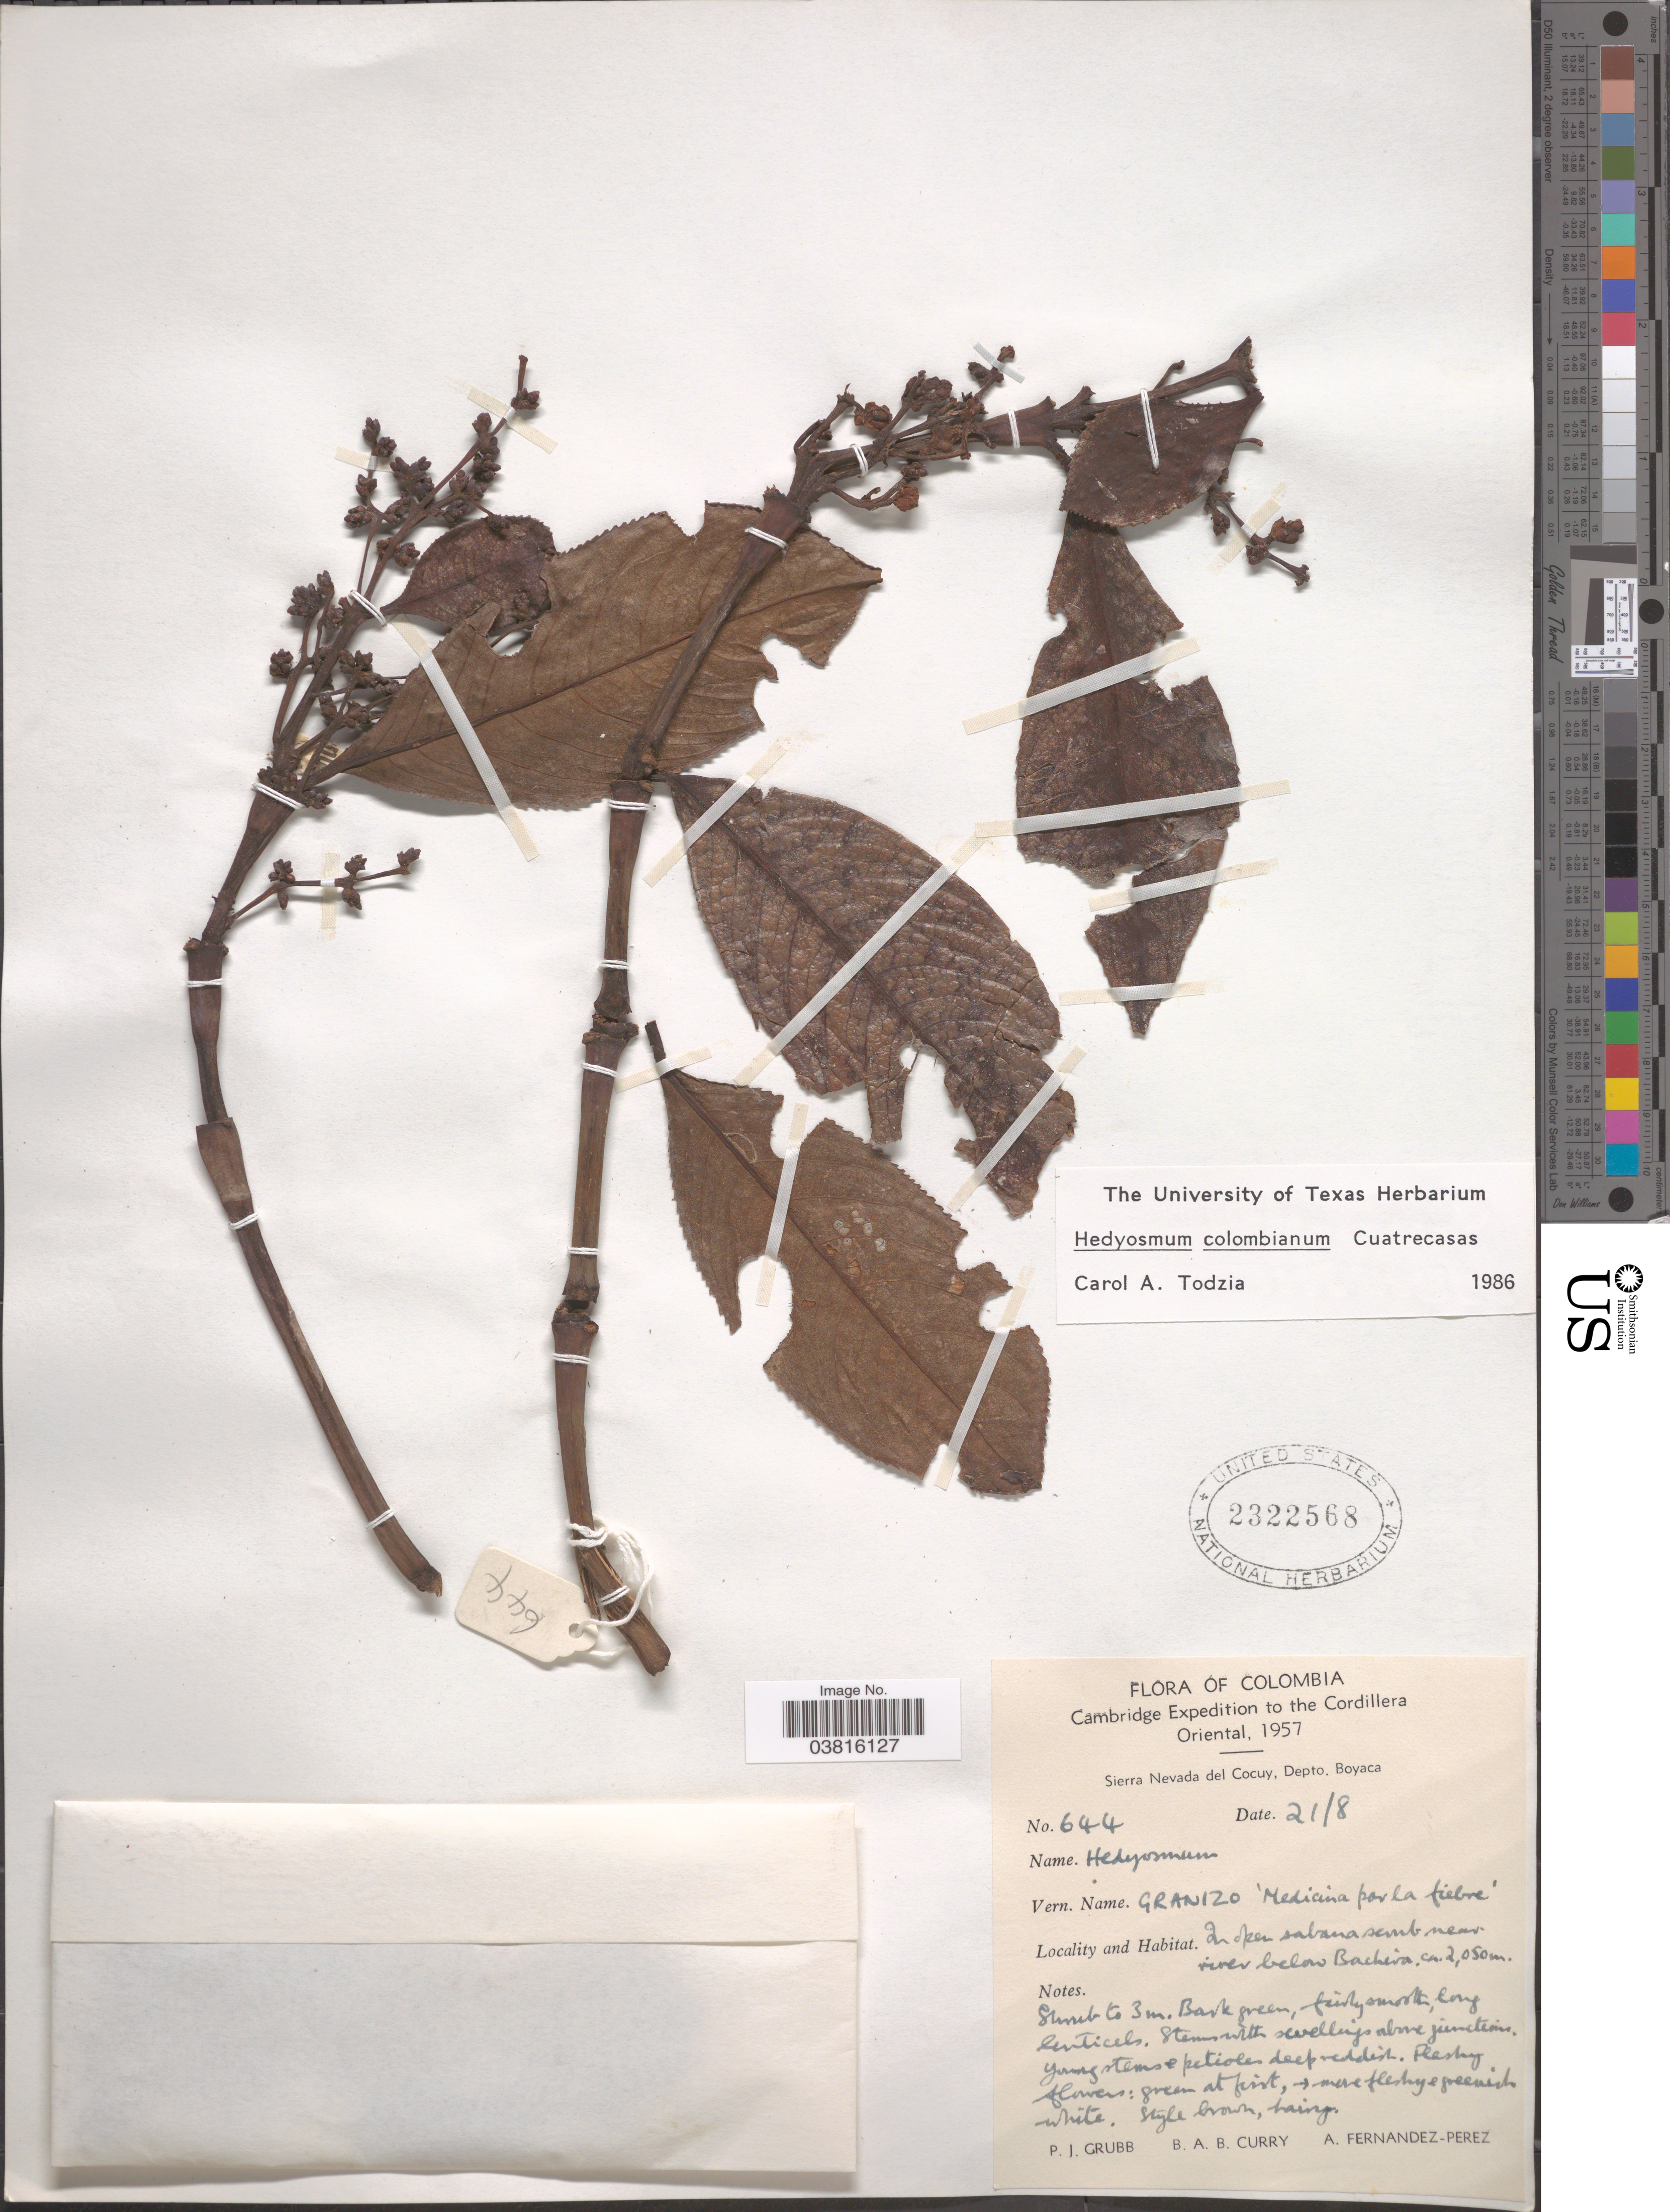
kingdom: Plantae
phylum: Tracheophyta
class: Magnoliopsida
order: Chloranthales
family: Chloranthaceae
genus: Hedyosmum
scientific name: Hedyosmum colombianum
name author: Cuatrec.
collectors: P. J. Grubb, B. A. B. Curry & A. Fernández-Pérez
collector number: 644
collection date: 1957-08-21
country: Colombia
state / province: Boyacá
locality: The Cordillera Oriental. Sierra Nevada del Cocuy, Depto. Boyaca. In open sabana scrub near river below Bachira.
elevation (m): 2050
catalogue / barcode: US 2322568